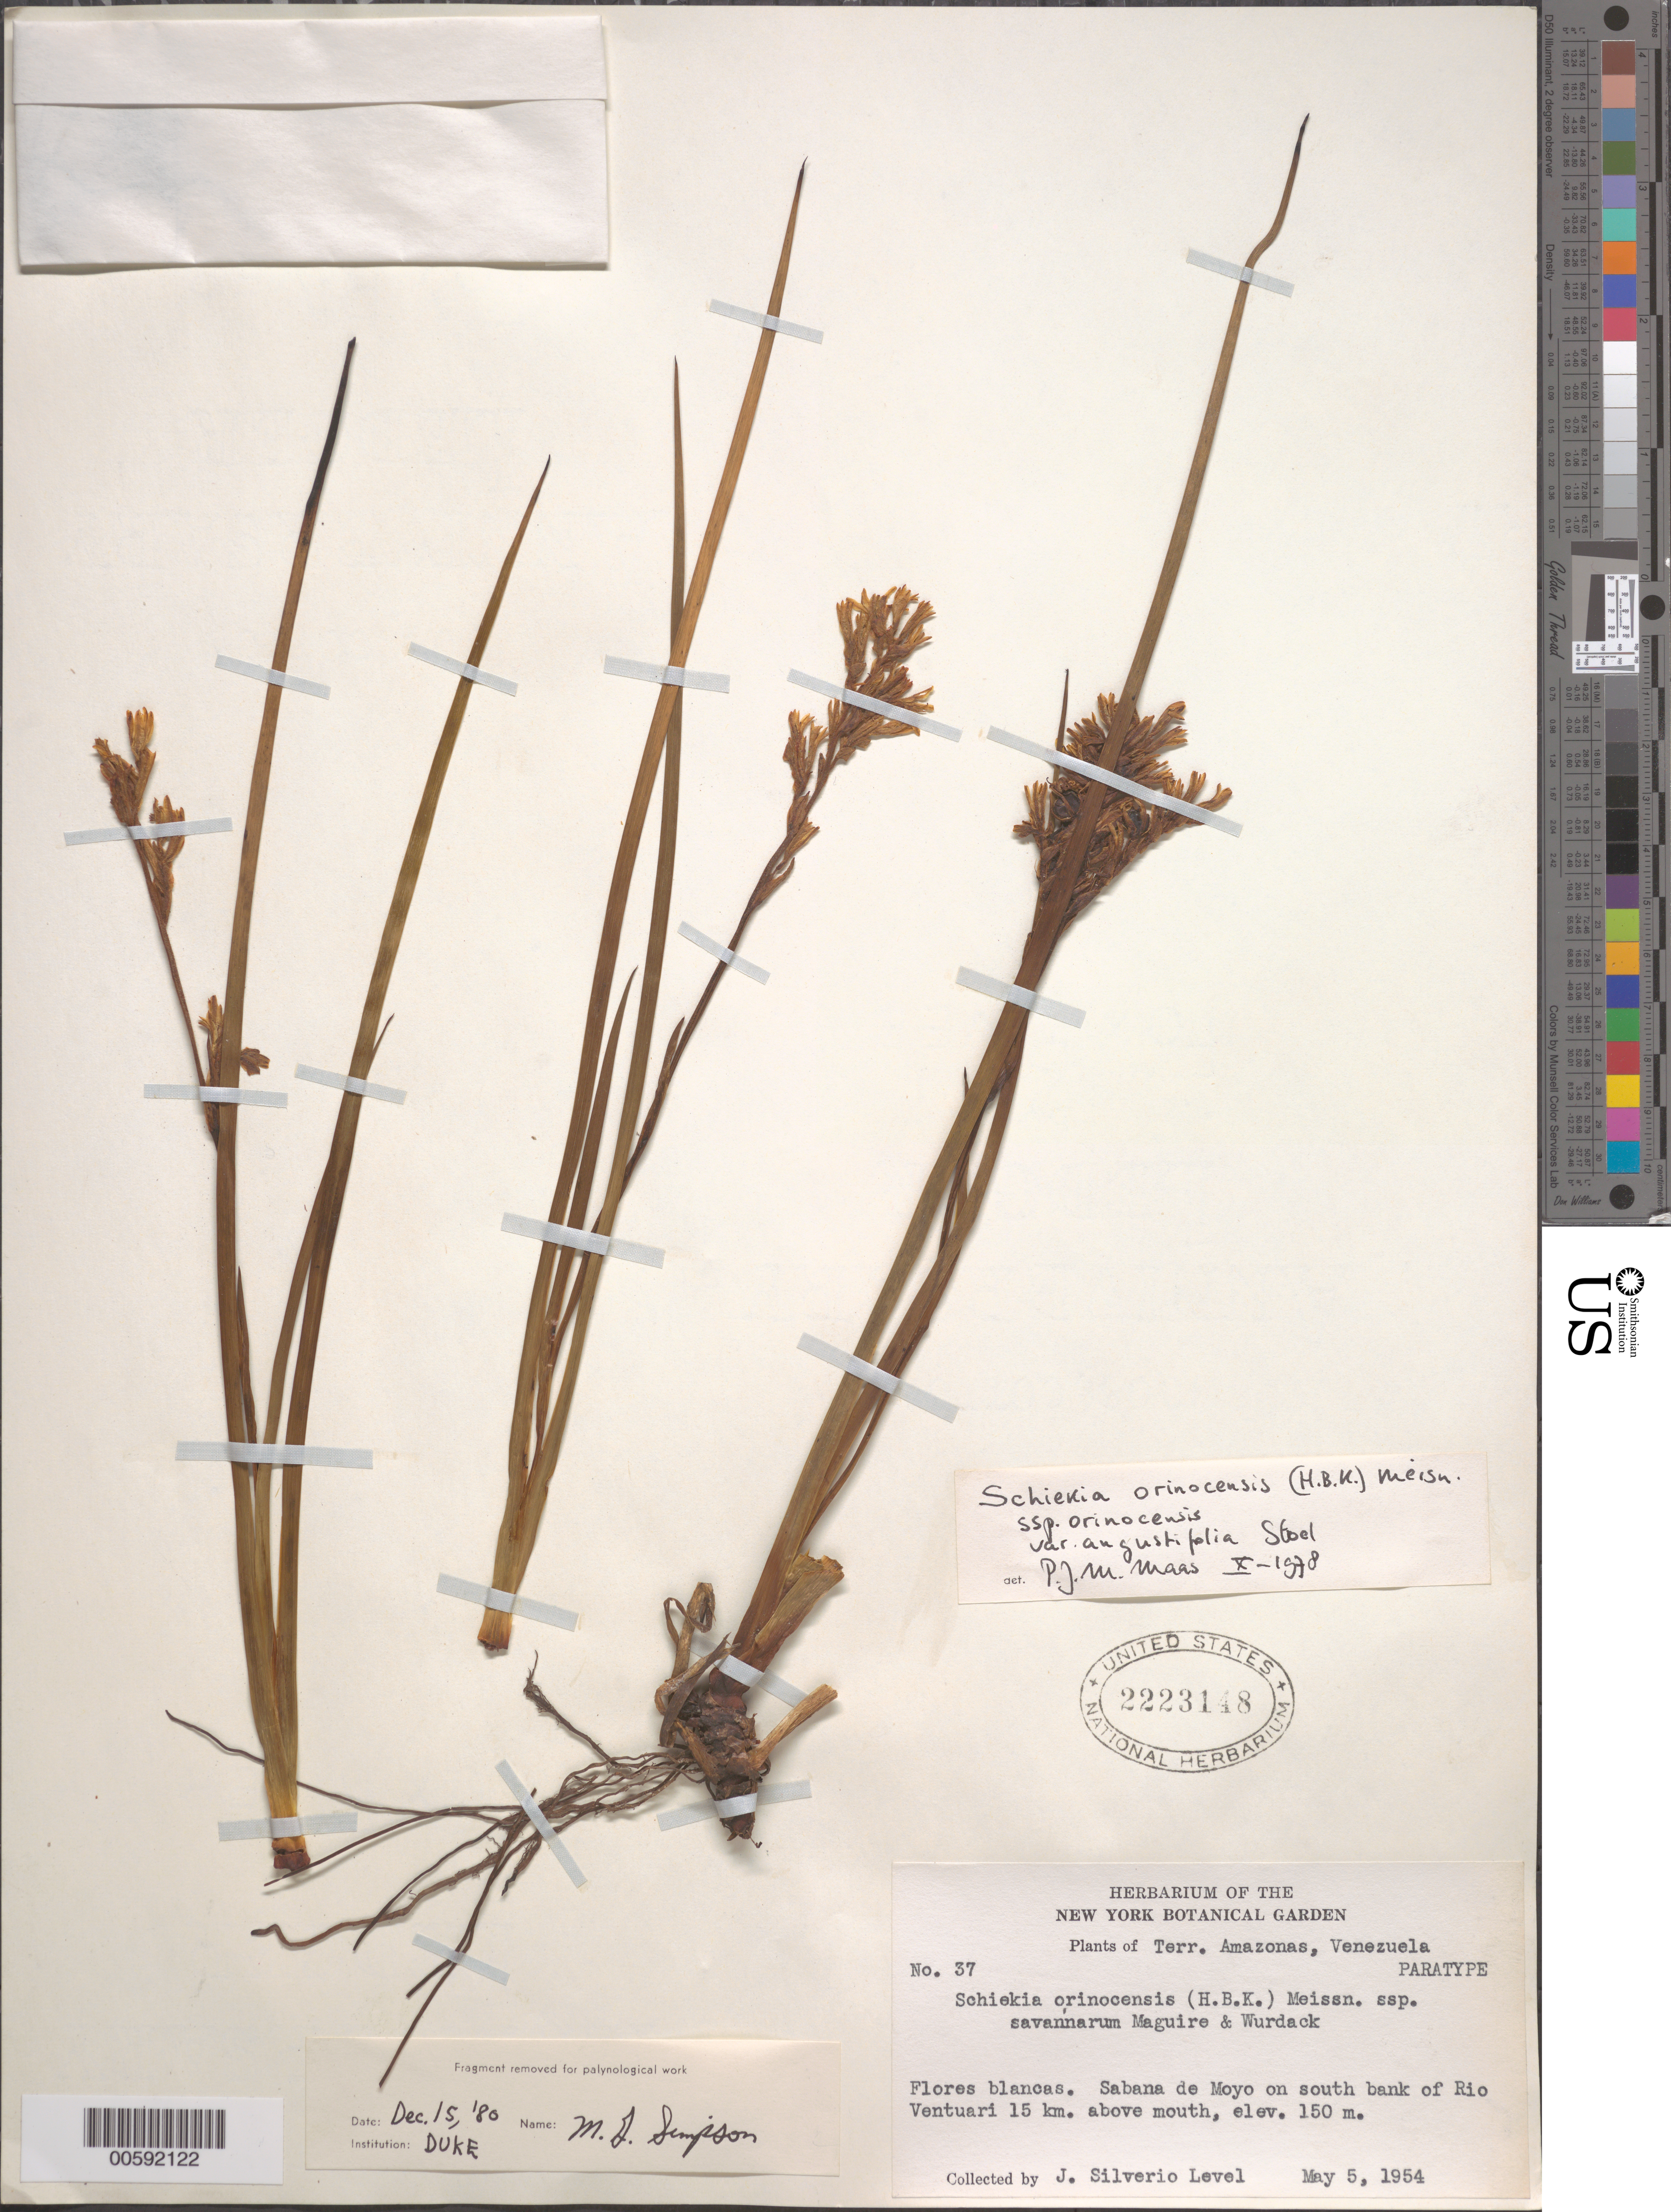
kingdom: Plantae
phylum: Tracheophyta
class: Liliopsida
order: Commelinales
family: Haemodoraceae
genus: Schiekia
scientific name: Schiekia orinocensis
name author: (Kunth) Meisn.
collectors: J. Level Y.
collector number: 37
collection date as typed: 05 May 1954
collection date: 1954-05-05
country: Venezuela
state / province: Amazonas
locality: Sabana de Moyo, Rio Ventuari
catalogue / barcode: US 2223148